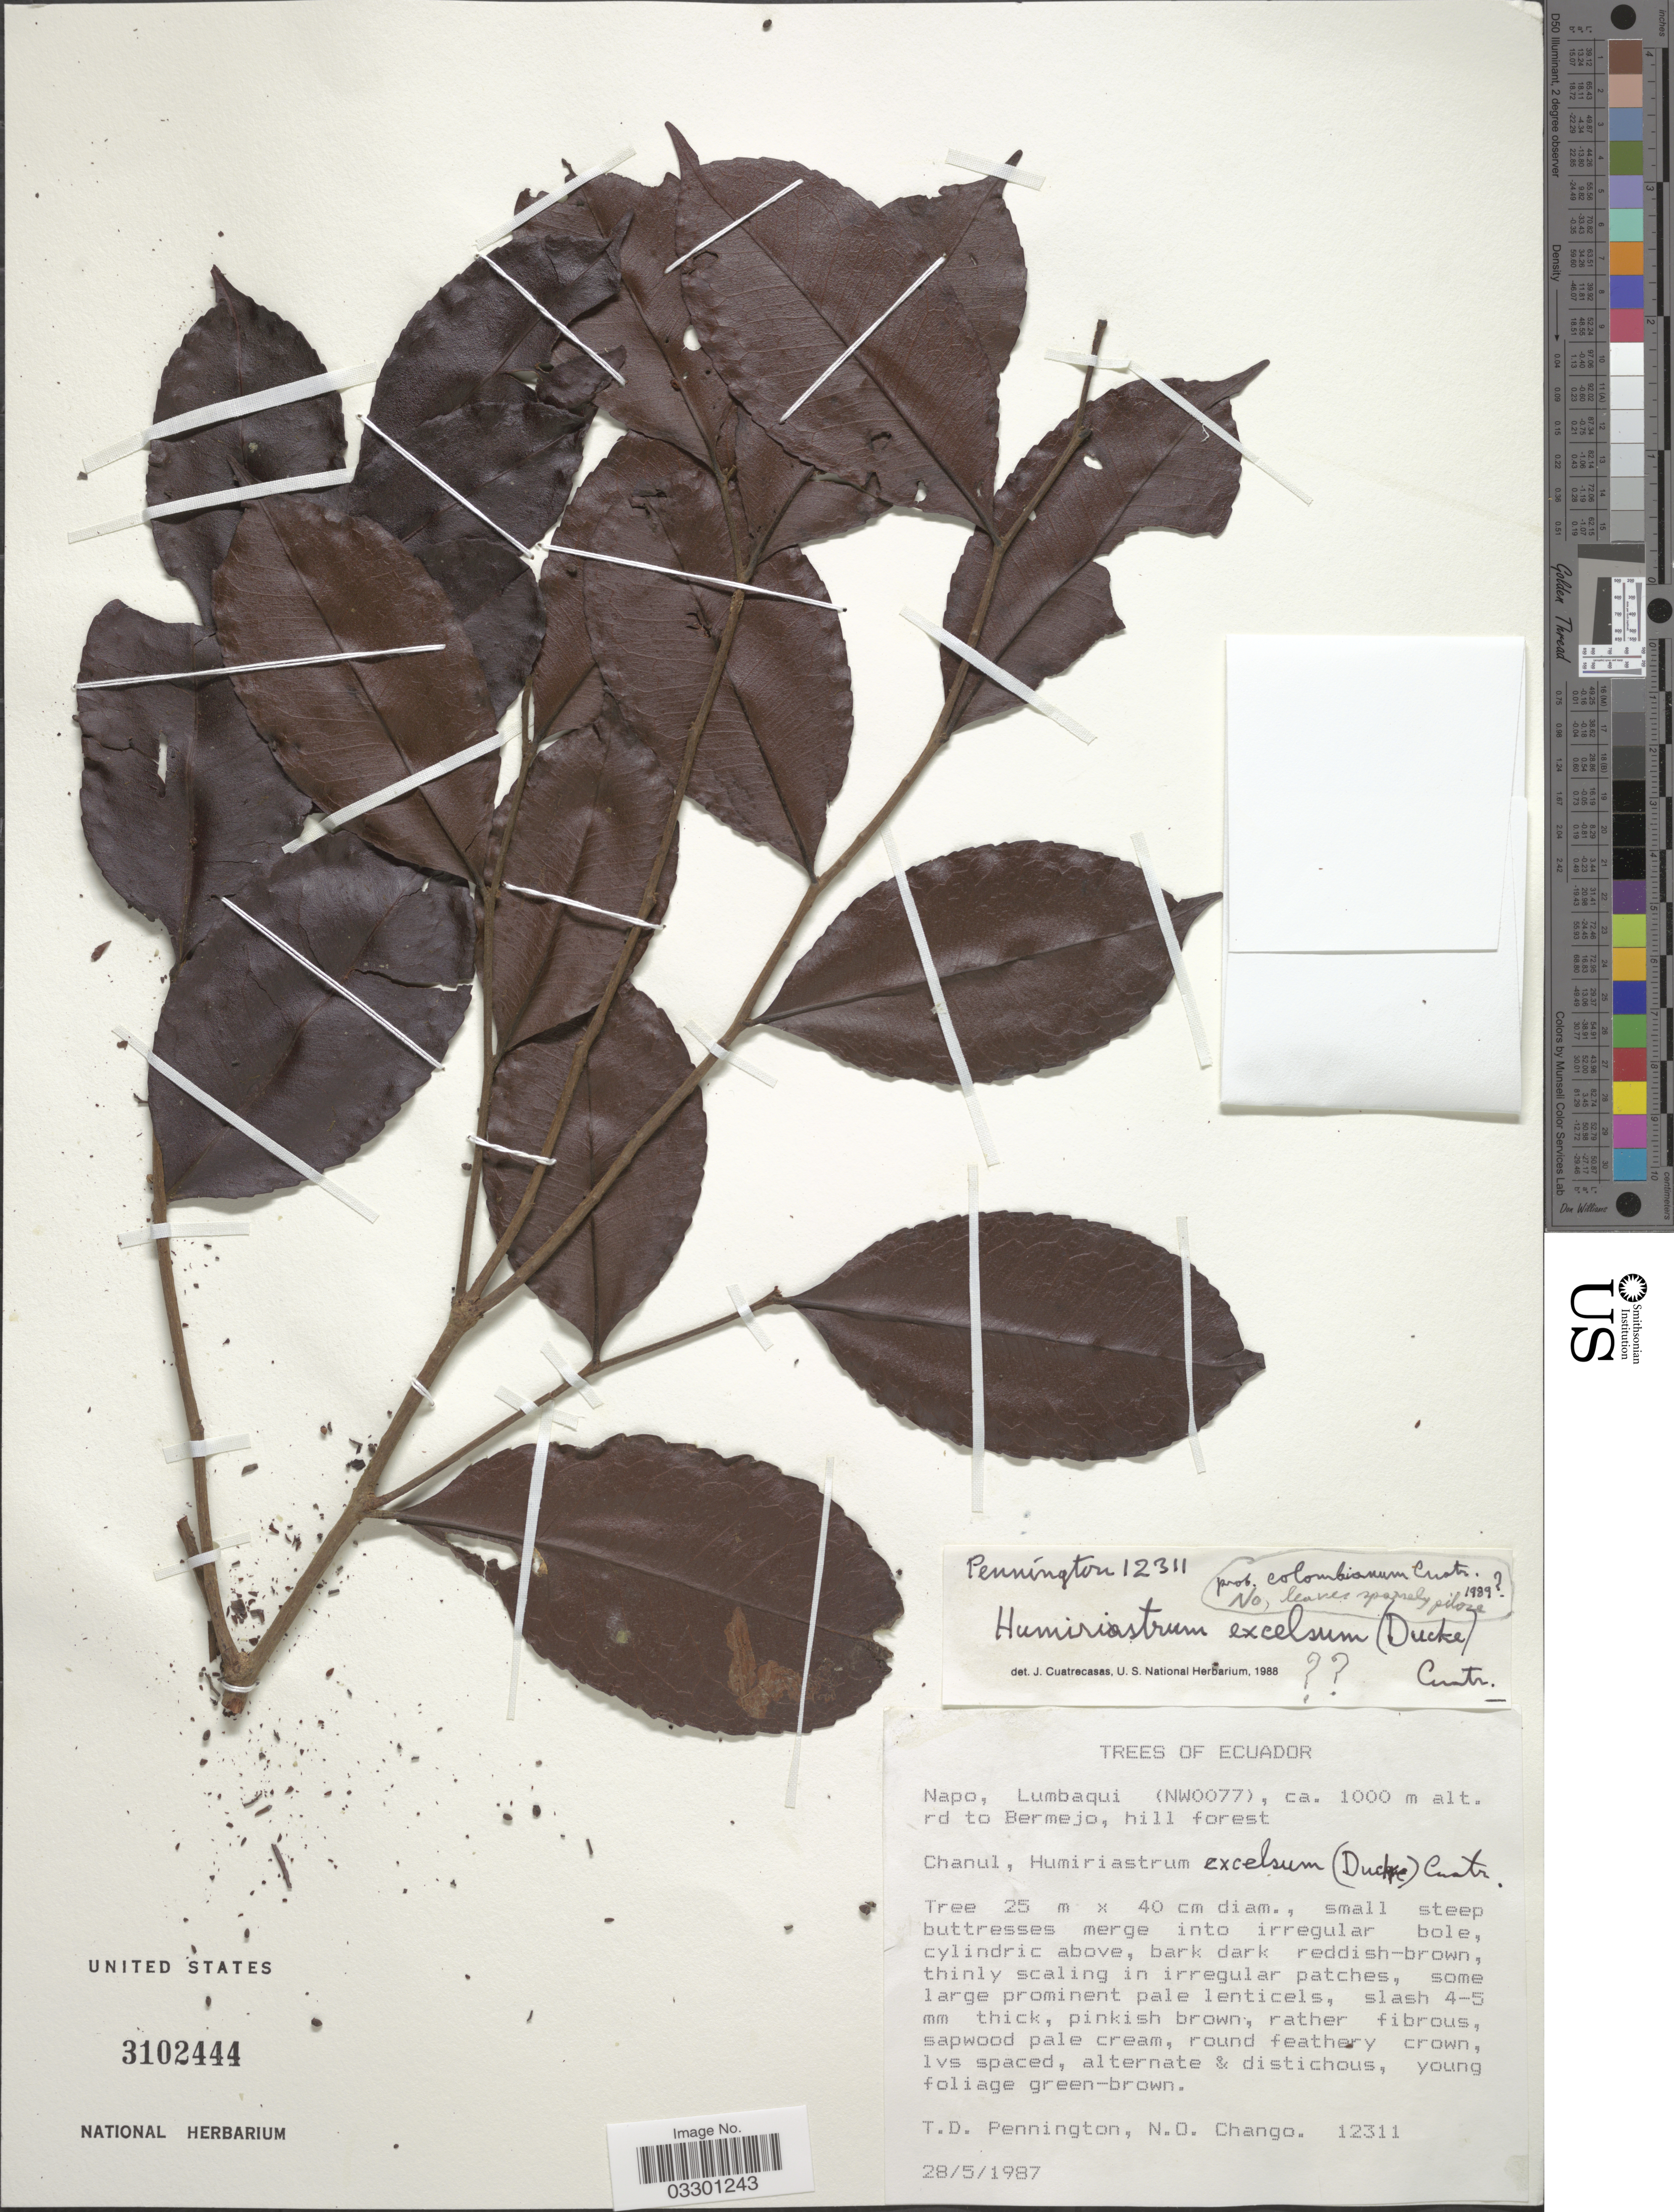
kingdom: Plantae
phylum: Tracheophyta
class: Magnoliopsida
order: Malpighiales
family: Humiriaceae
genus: Humiriastrum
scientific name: Humiriastrum excelsum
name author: (Ducke) Cuatrec.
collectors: T. D. Pennington & N. Chango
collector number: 12311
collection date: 1987-05-28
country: Ecuador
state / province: Napo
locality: Lumbaqui (NW0077), rd to Bermejo, hill forest.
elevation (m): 1000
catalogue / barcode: US 3102444